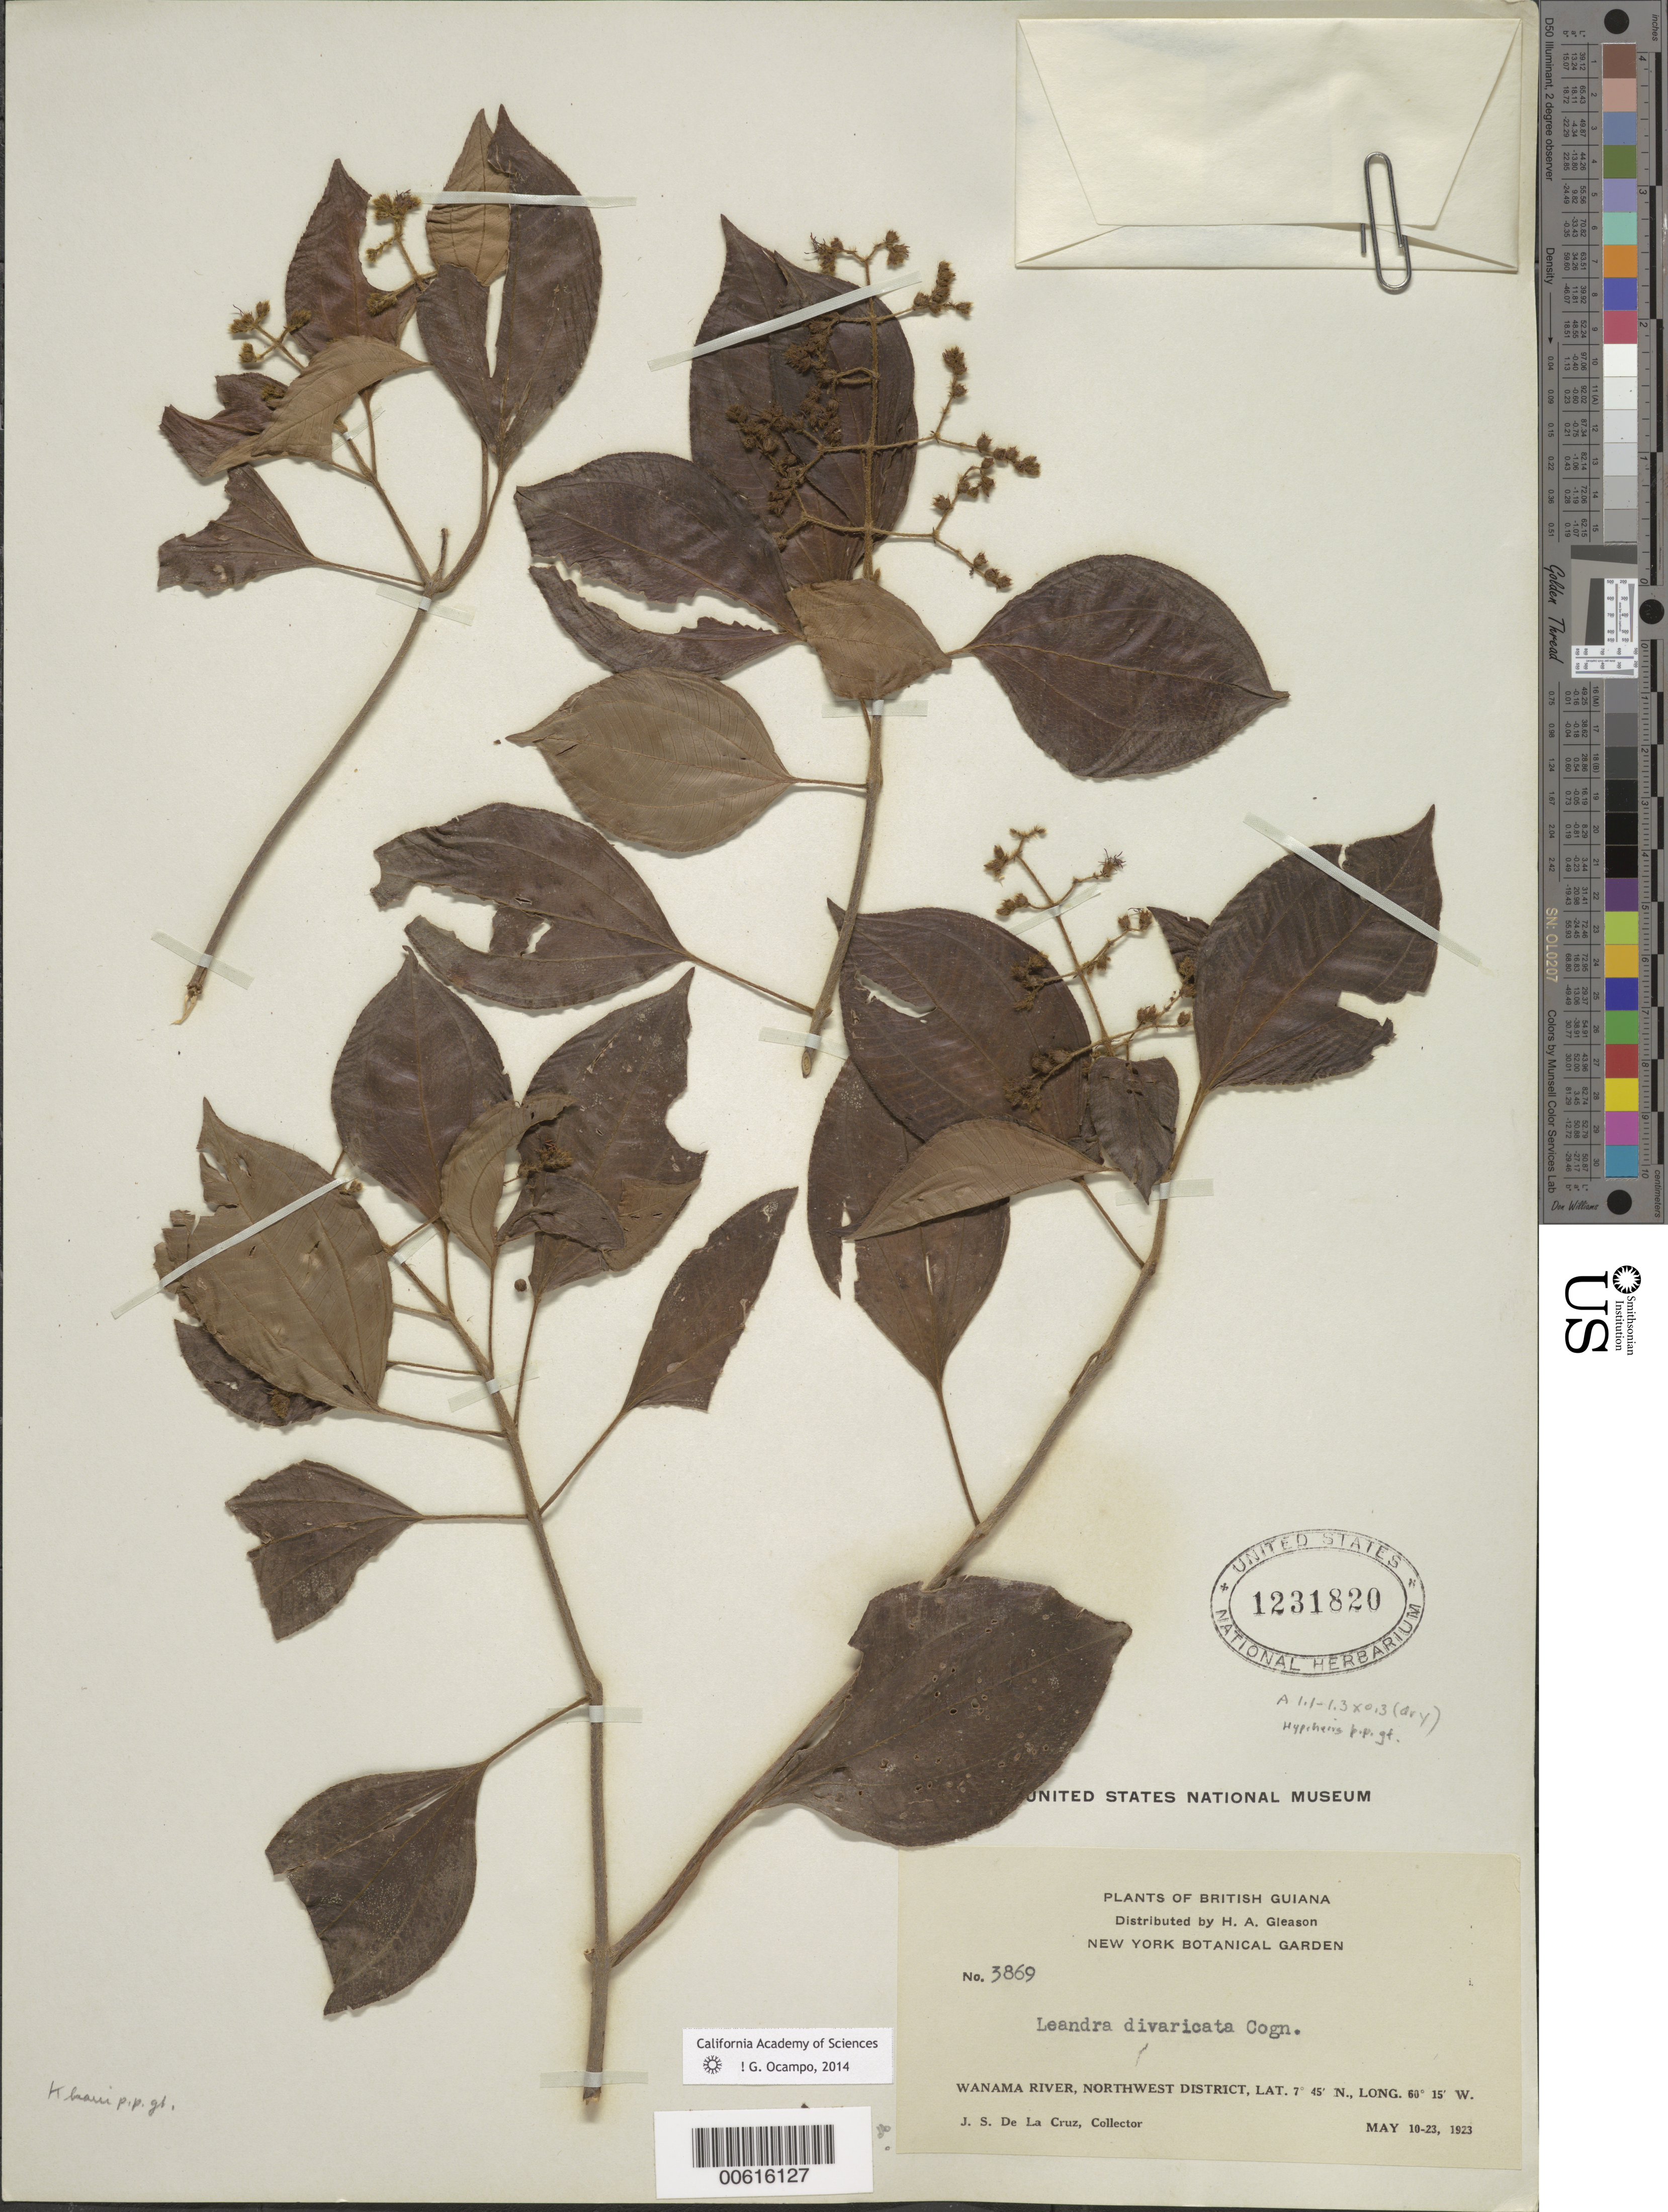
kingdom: Plantae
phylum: Tracheophyta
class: Magnoliopsida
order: Myrtales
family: Melastomataceae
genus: Leandra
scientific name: Leandra divaricata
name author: (Naudin) Cogn.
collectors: J. S. de la Cruz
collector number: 3869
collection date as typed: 10-May-23 to 23-May-23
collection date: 1923-05-10/1923-05-23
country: Guyana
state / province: Barima-Waini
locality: Wanama R., NW District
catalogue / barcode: US 1231820